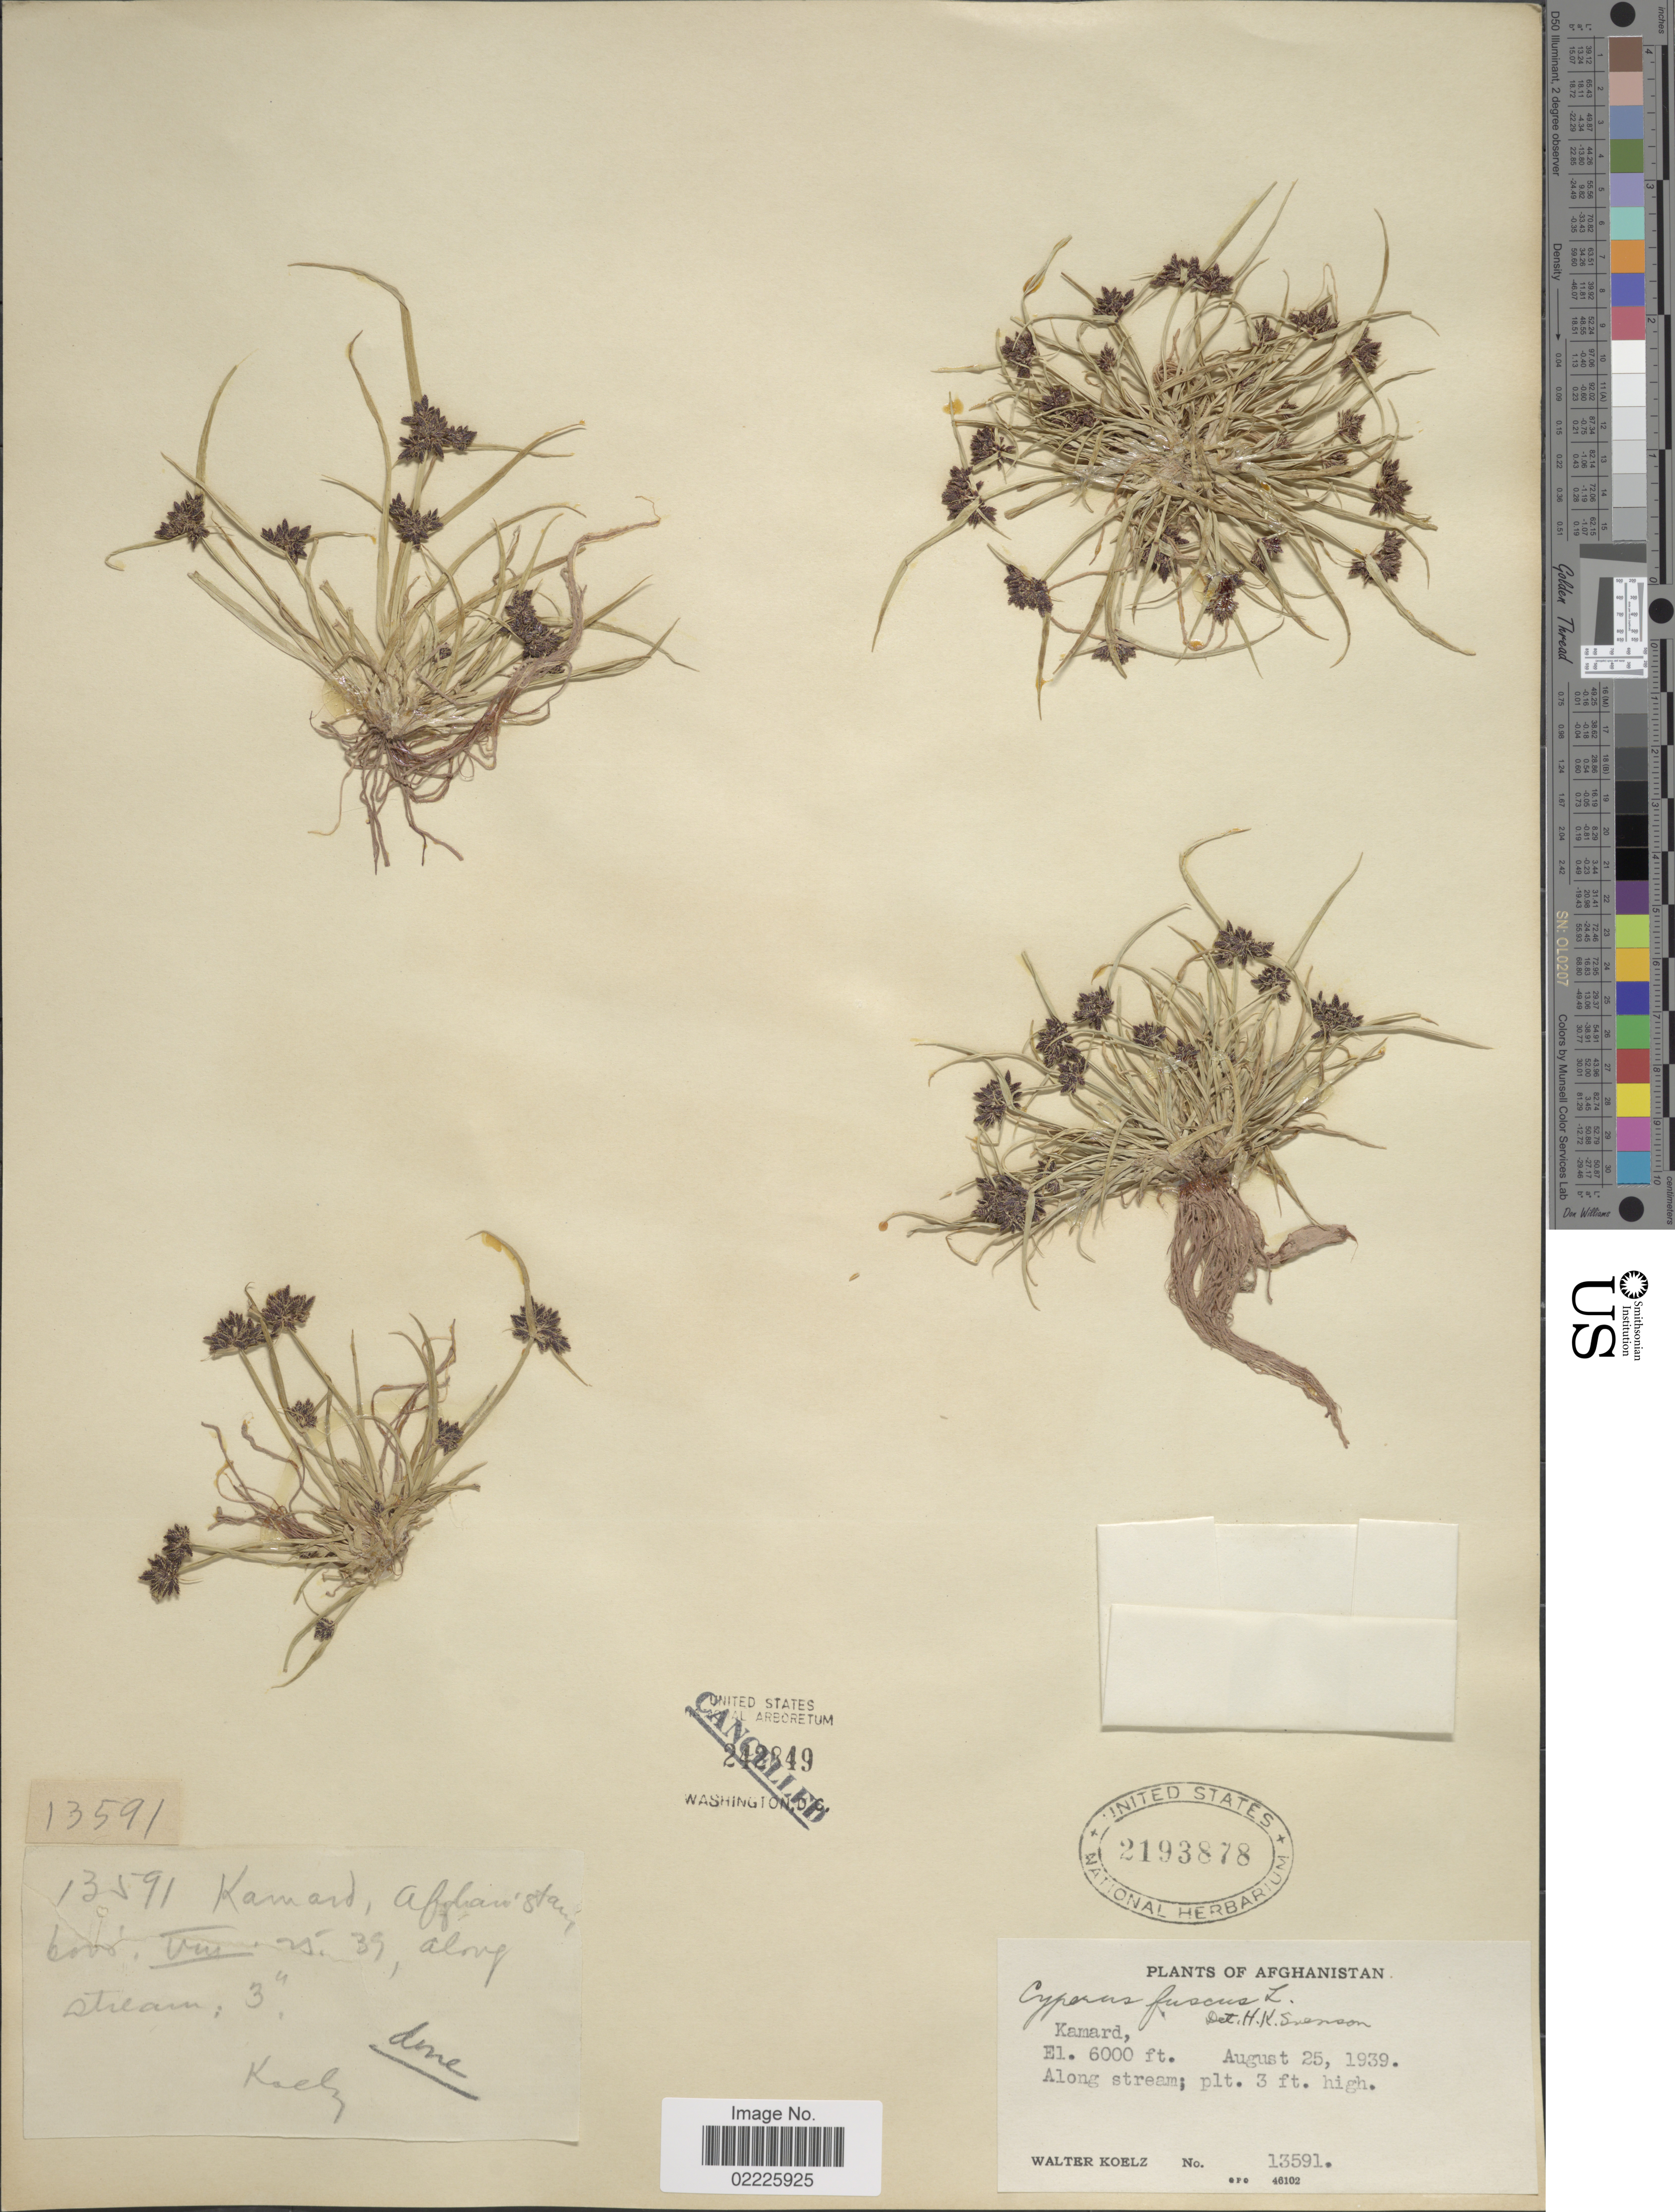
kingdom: Plantae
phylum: Tracheophyta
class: Liliopsida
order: Poales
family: Cyperaceae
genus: Cyperus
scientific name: Cyperus fuscus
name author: L.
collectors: W. N. Koelz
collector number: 13591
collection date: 1939-08-25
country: Afghanistan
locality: Kamard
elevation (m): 1829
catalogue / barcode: US 2193878